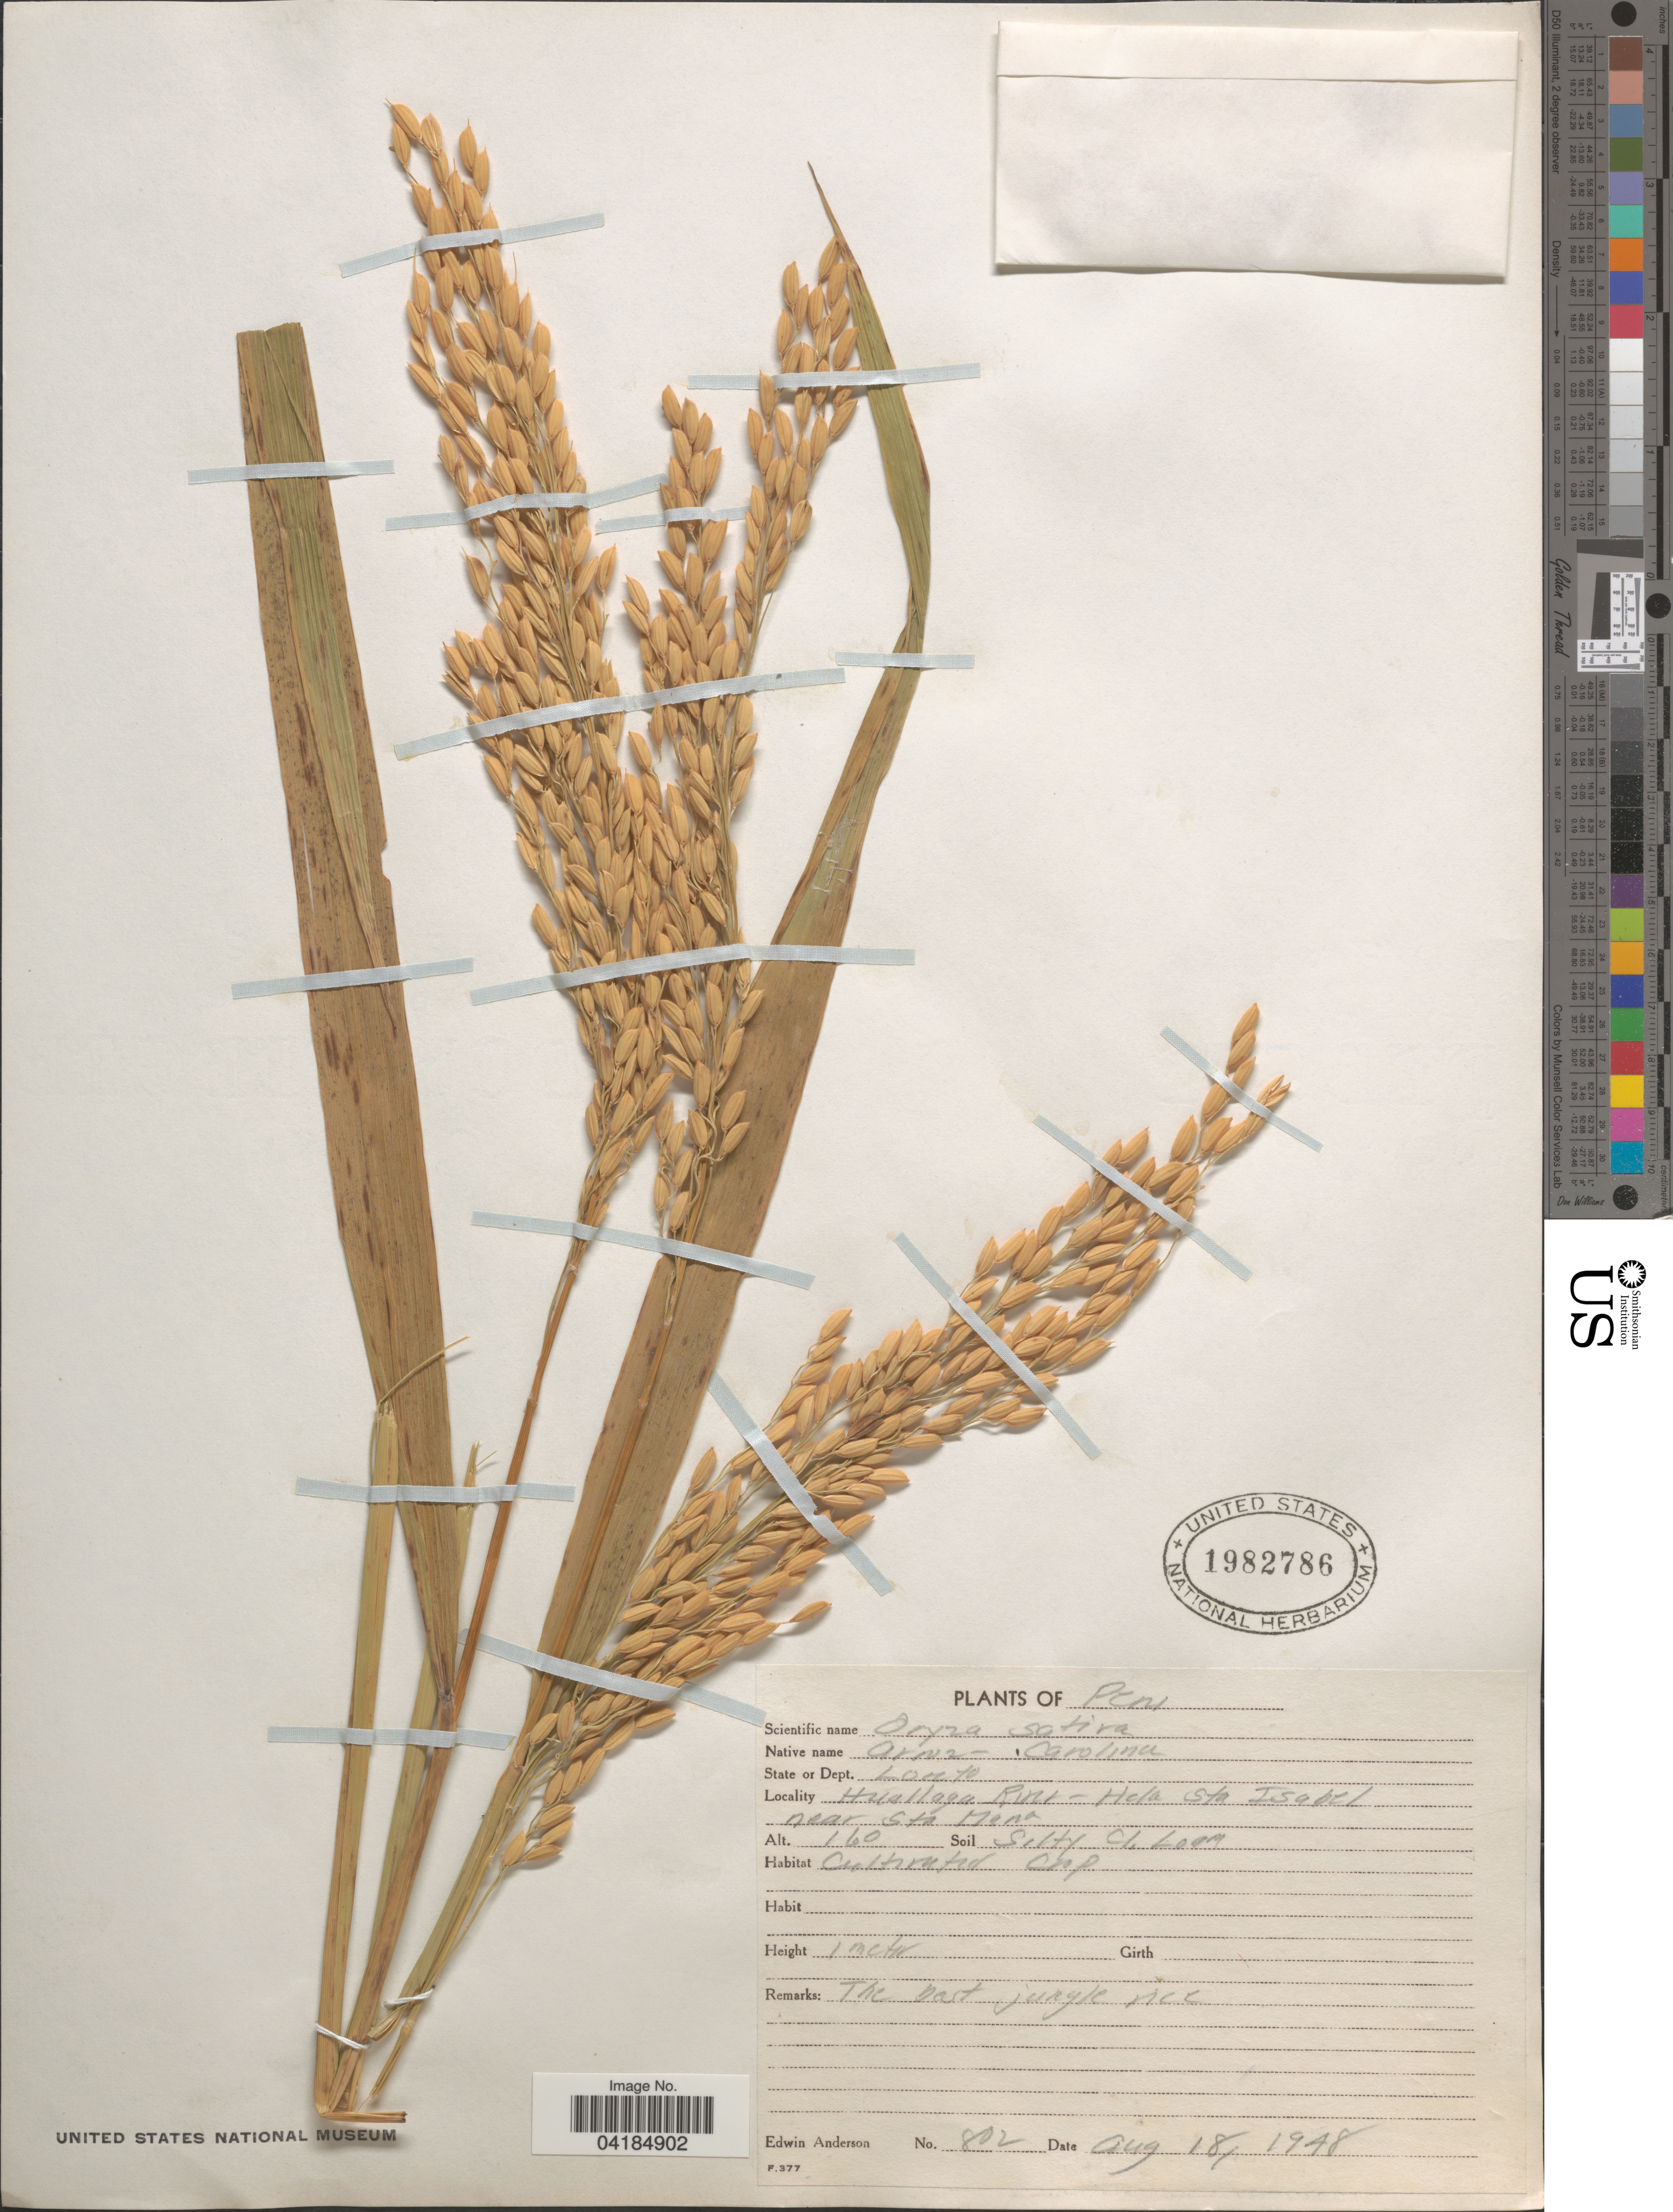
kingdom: Plantae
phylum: Tracheophyta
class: Liliopsida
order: Poales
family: Poaceae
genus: Oryza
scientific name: Oryza sativa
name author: L.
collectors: E. Anderson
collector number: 802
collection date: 1948-08-18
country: Peru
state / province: Loreto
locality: Huallaga River - Hela [interpreted] Sta Isable. near Sta Mona.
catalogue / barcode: US 1982786